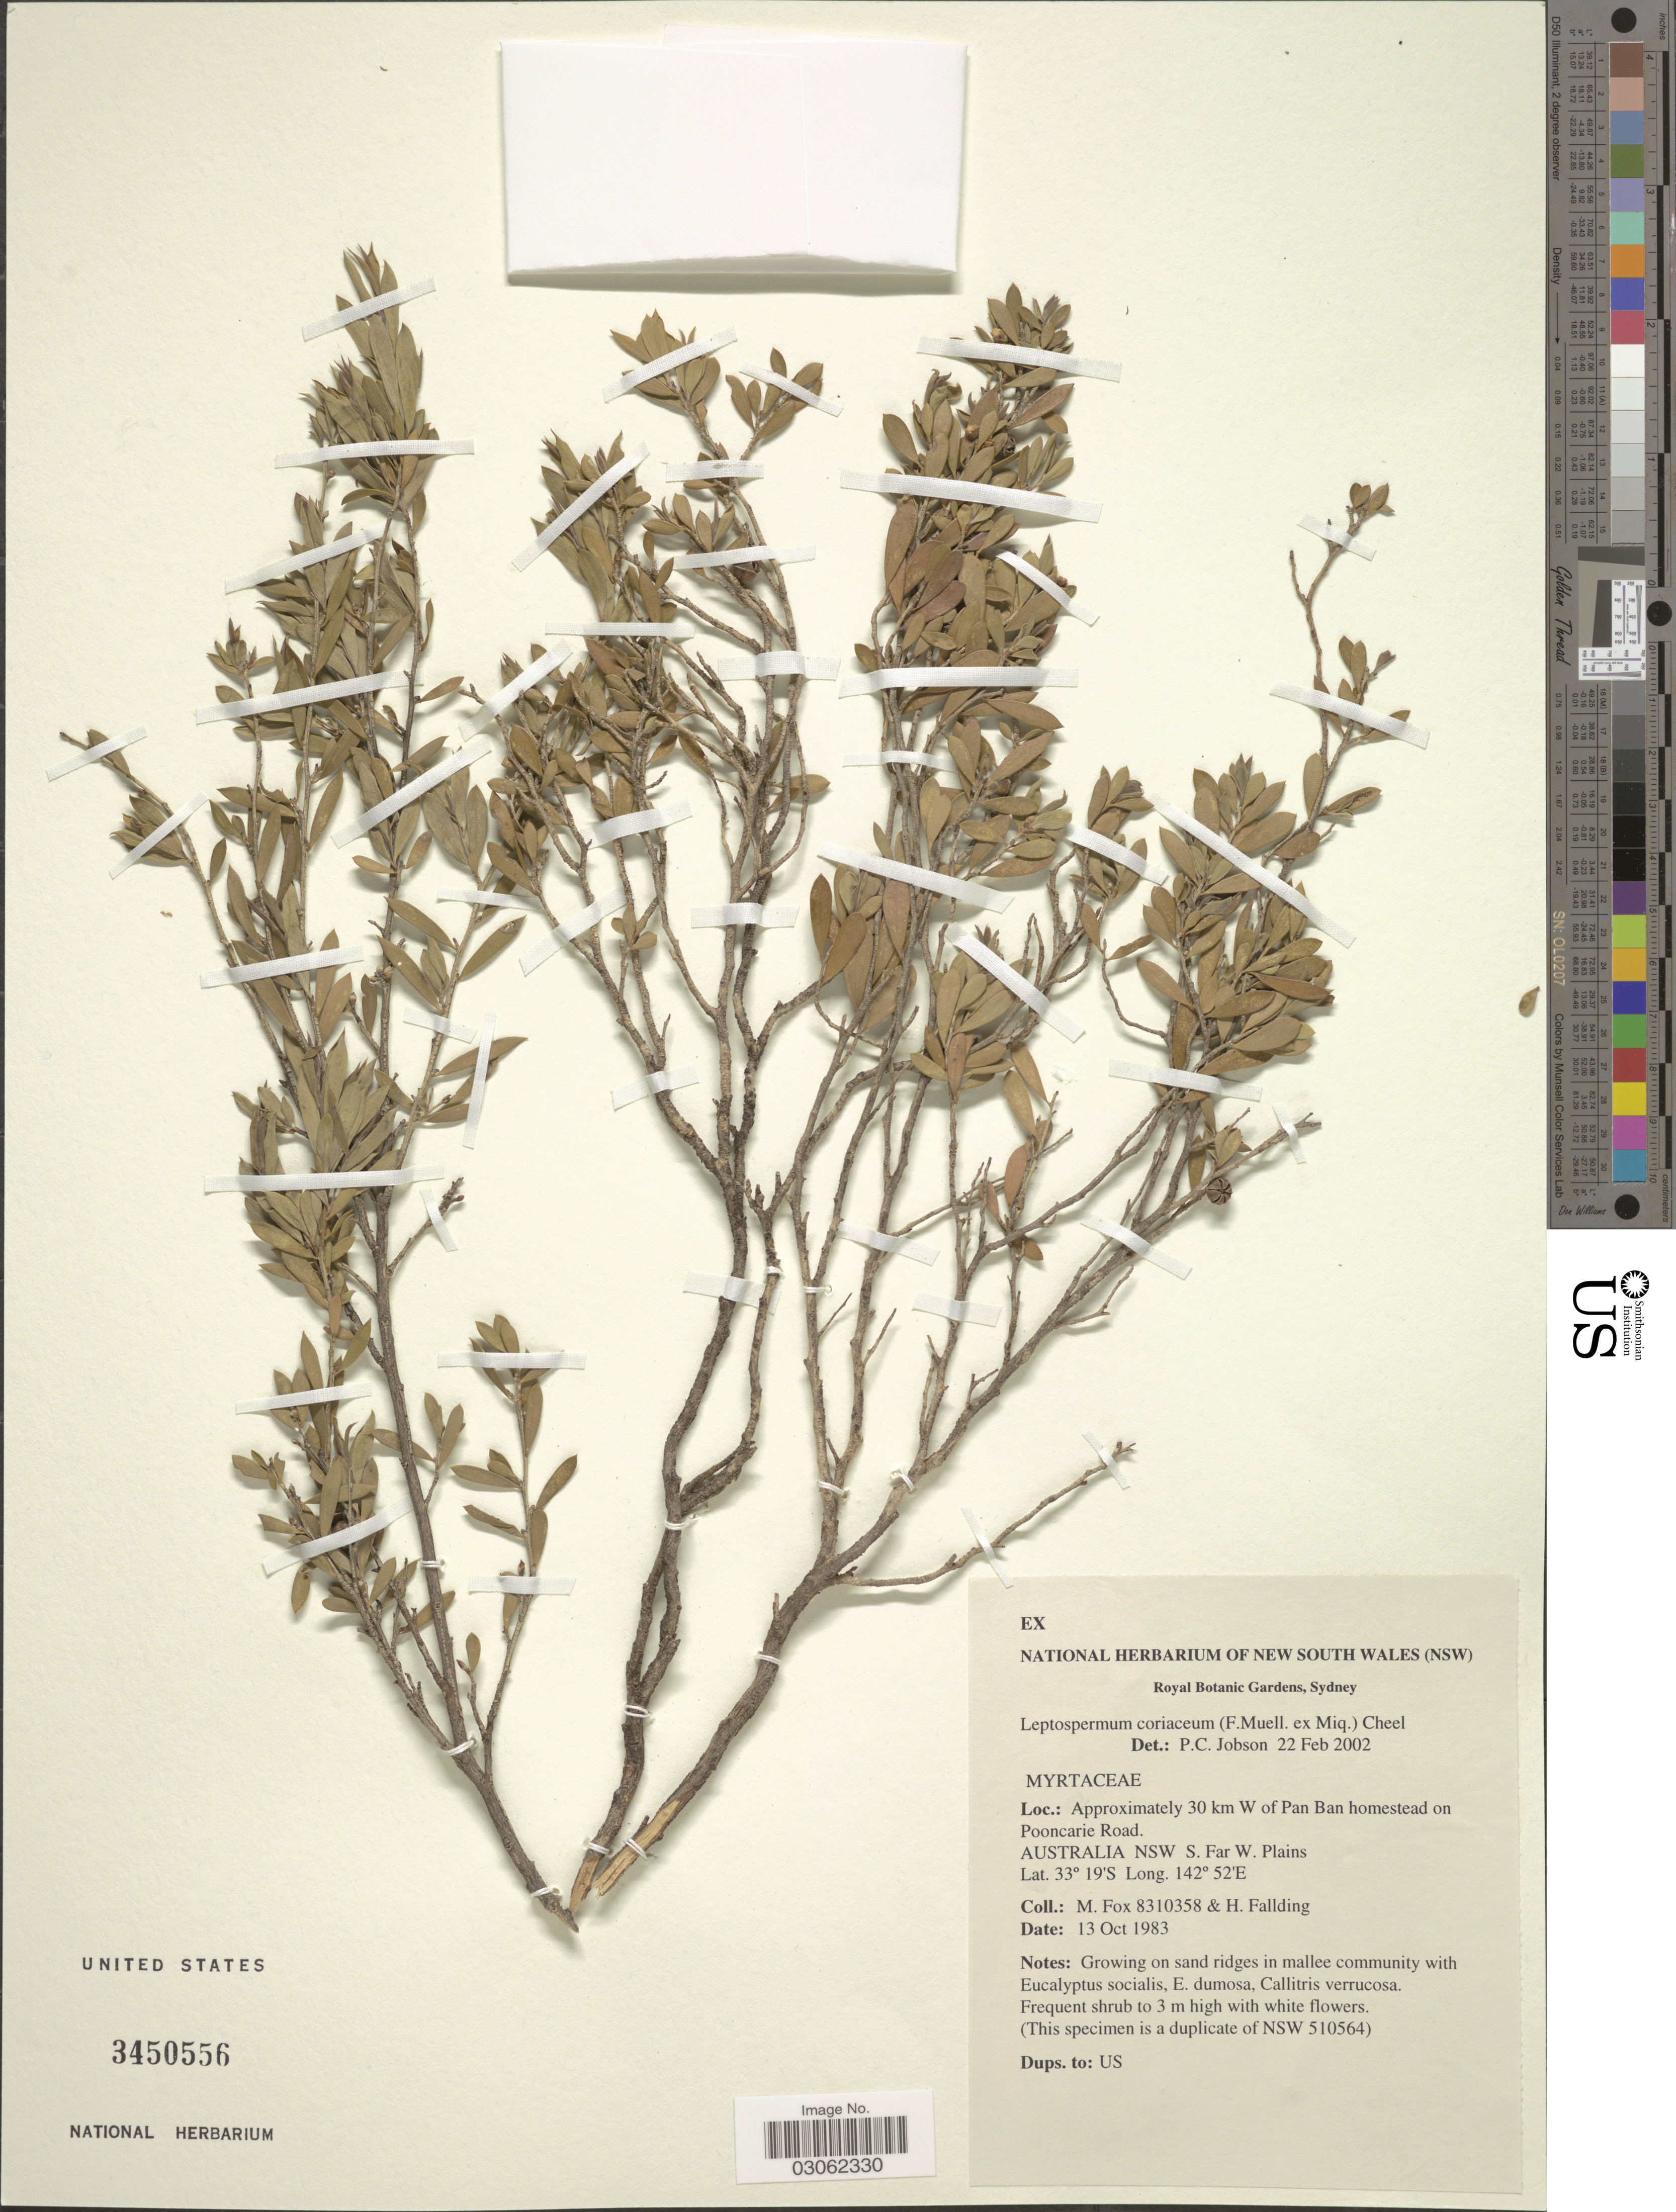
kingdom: Plantae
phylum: Tracheophyta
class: Magnoliopsida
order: Myrtales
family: Myrtaceae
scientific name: Gaudium coriaceum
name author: (F. Muell.) P.G. Wilson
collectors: M. Fox & H. Fallding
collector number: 8310358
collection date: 1983-10-13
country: Australia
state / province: New South Wales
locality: Approximately 30 km W of Pan Ban homestead on Pooncarie Road. Australia NSW S. Far W. Plains.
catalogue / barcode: US 3450556